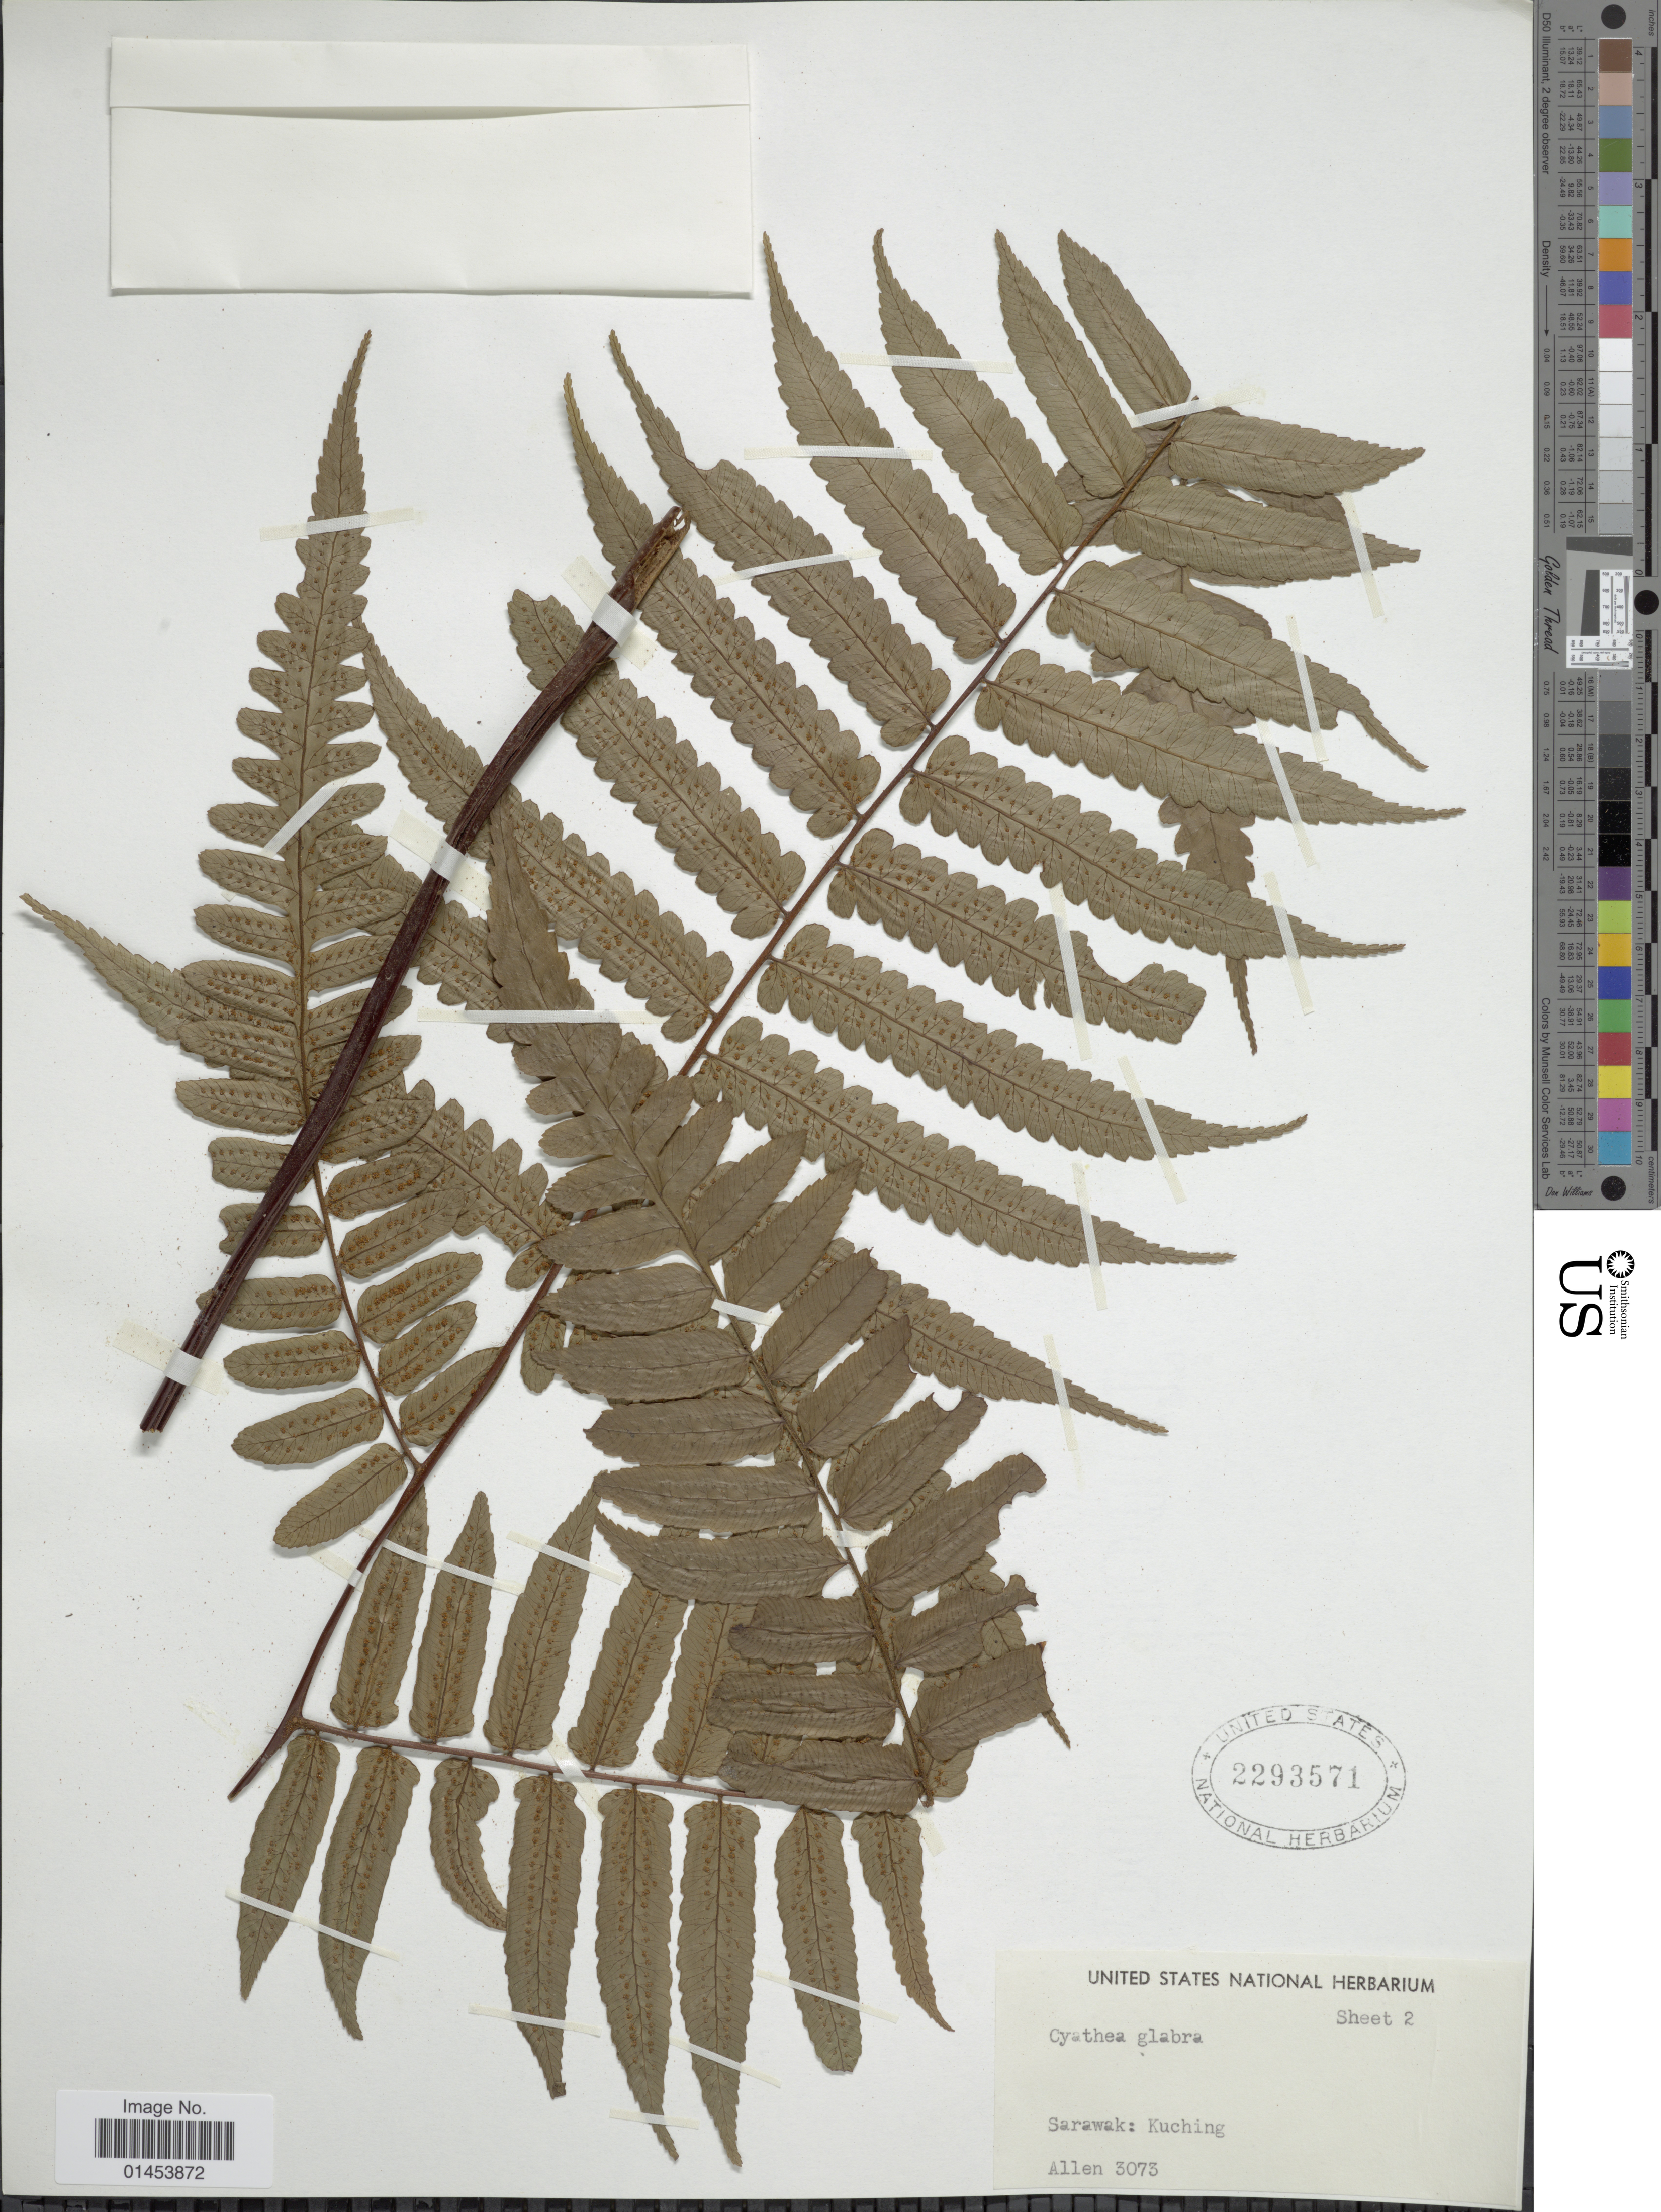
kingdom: Plantae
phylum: Tracheophyta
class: Polypodiopsida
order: Cyatheales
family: Cyatheaceae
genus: Cyathea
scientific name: Cyathea glabra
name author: (Blume) Copel.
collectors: -- Allen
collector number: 3073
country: Malaysia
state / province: Sarawak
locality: Sarawak:Kuching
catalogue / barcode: US 2293571